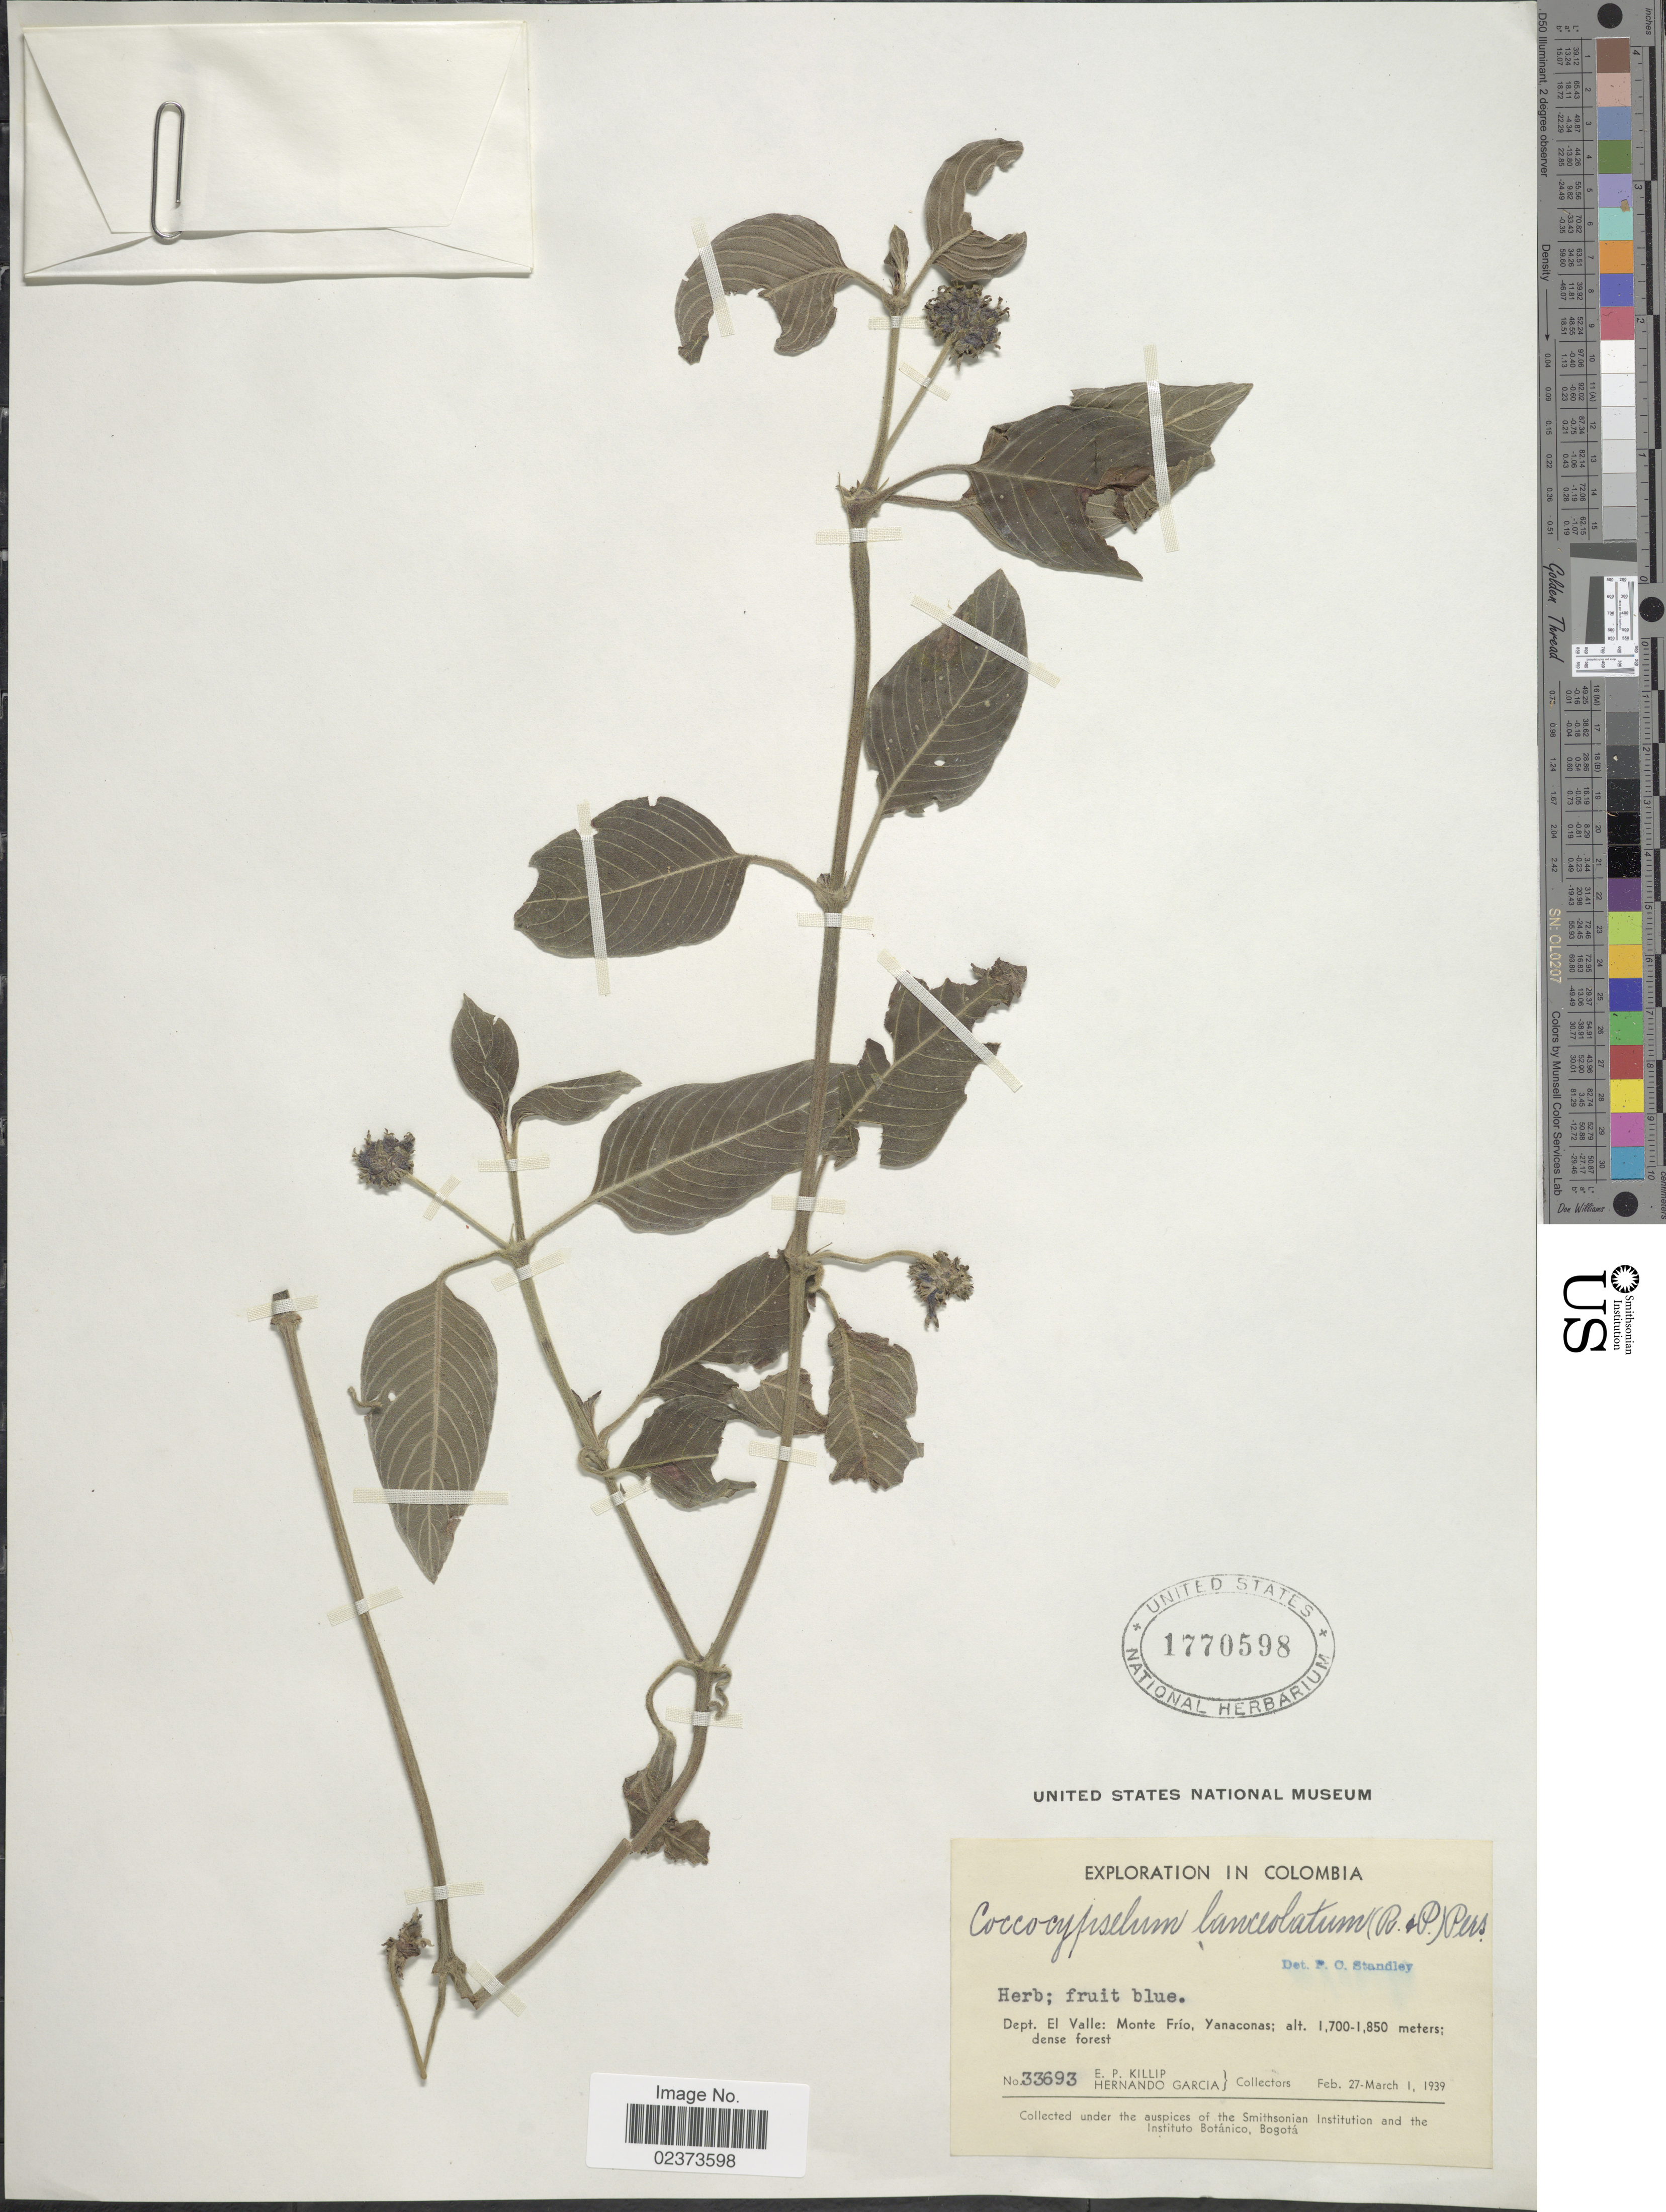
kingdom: Plantae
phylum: Tracheophyta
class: Magnoliopsida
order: Gentianales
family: Rubiaceae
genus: Coccocypselum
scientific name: Coccocypselum lanceolatum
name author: (Ruiz & Pav.) Pers.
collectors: E. P. Killip & H. Garcia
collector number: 33693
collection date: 1939-02-27/1939-03-01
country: Colombia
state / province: Valle del Cauca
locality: Dept. El Valle: Monte Frío, Yanaconas; dense forest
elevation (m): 1700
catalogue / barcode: US 1770598